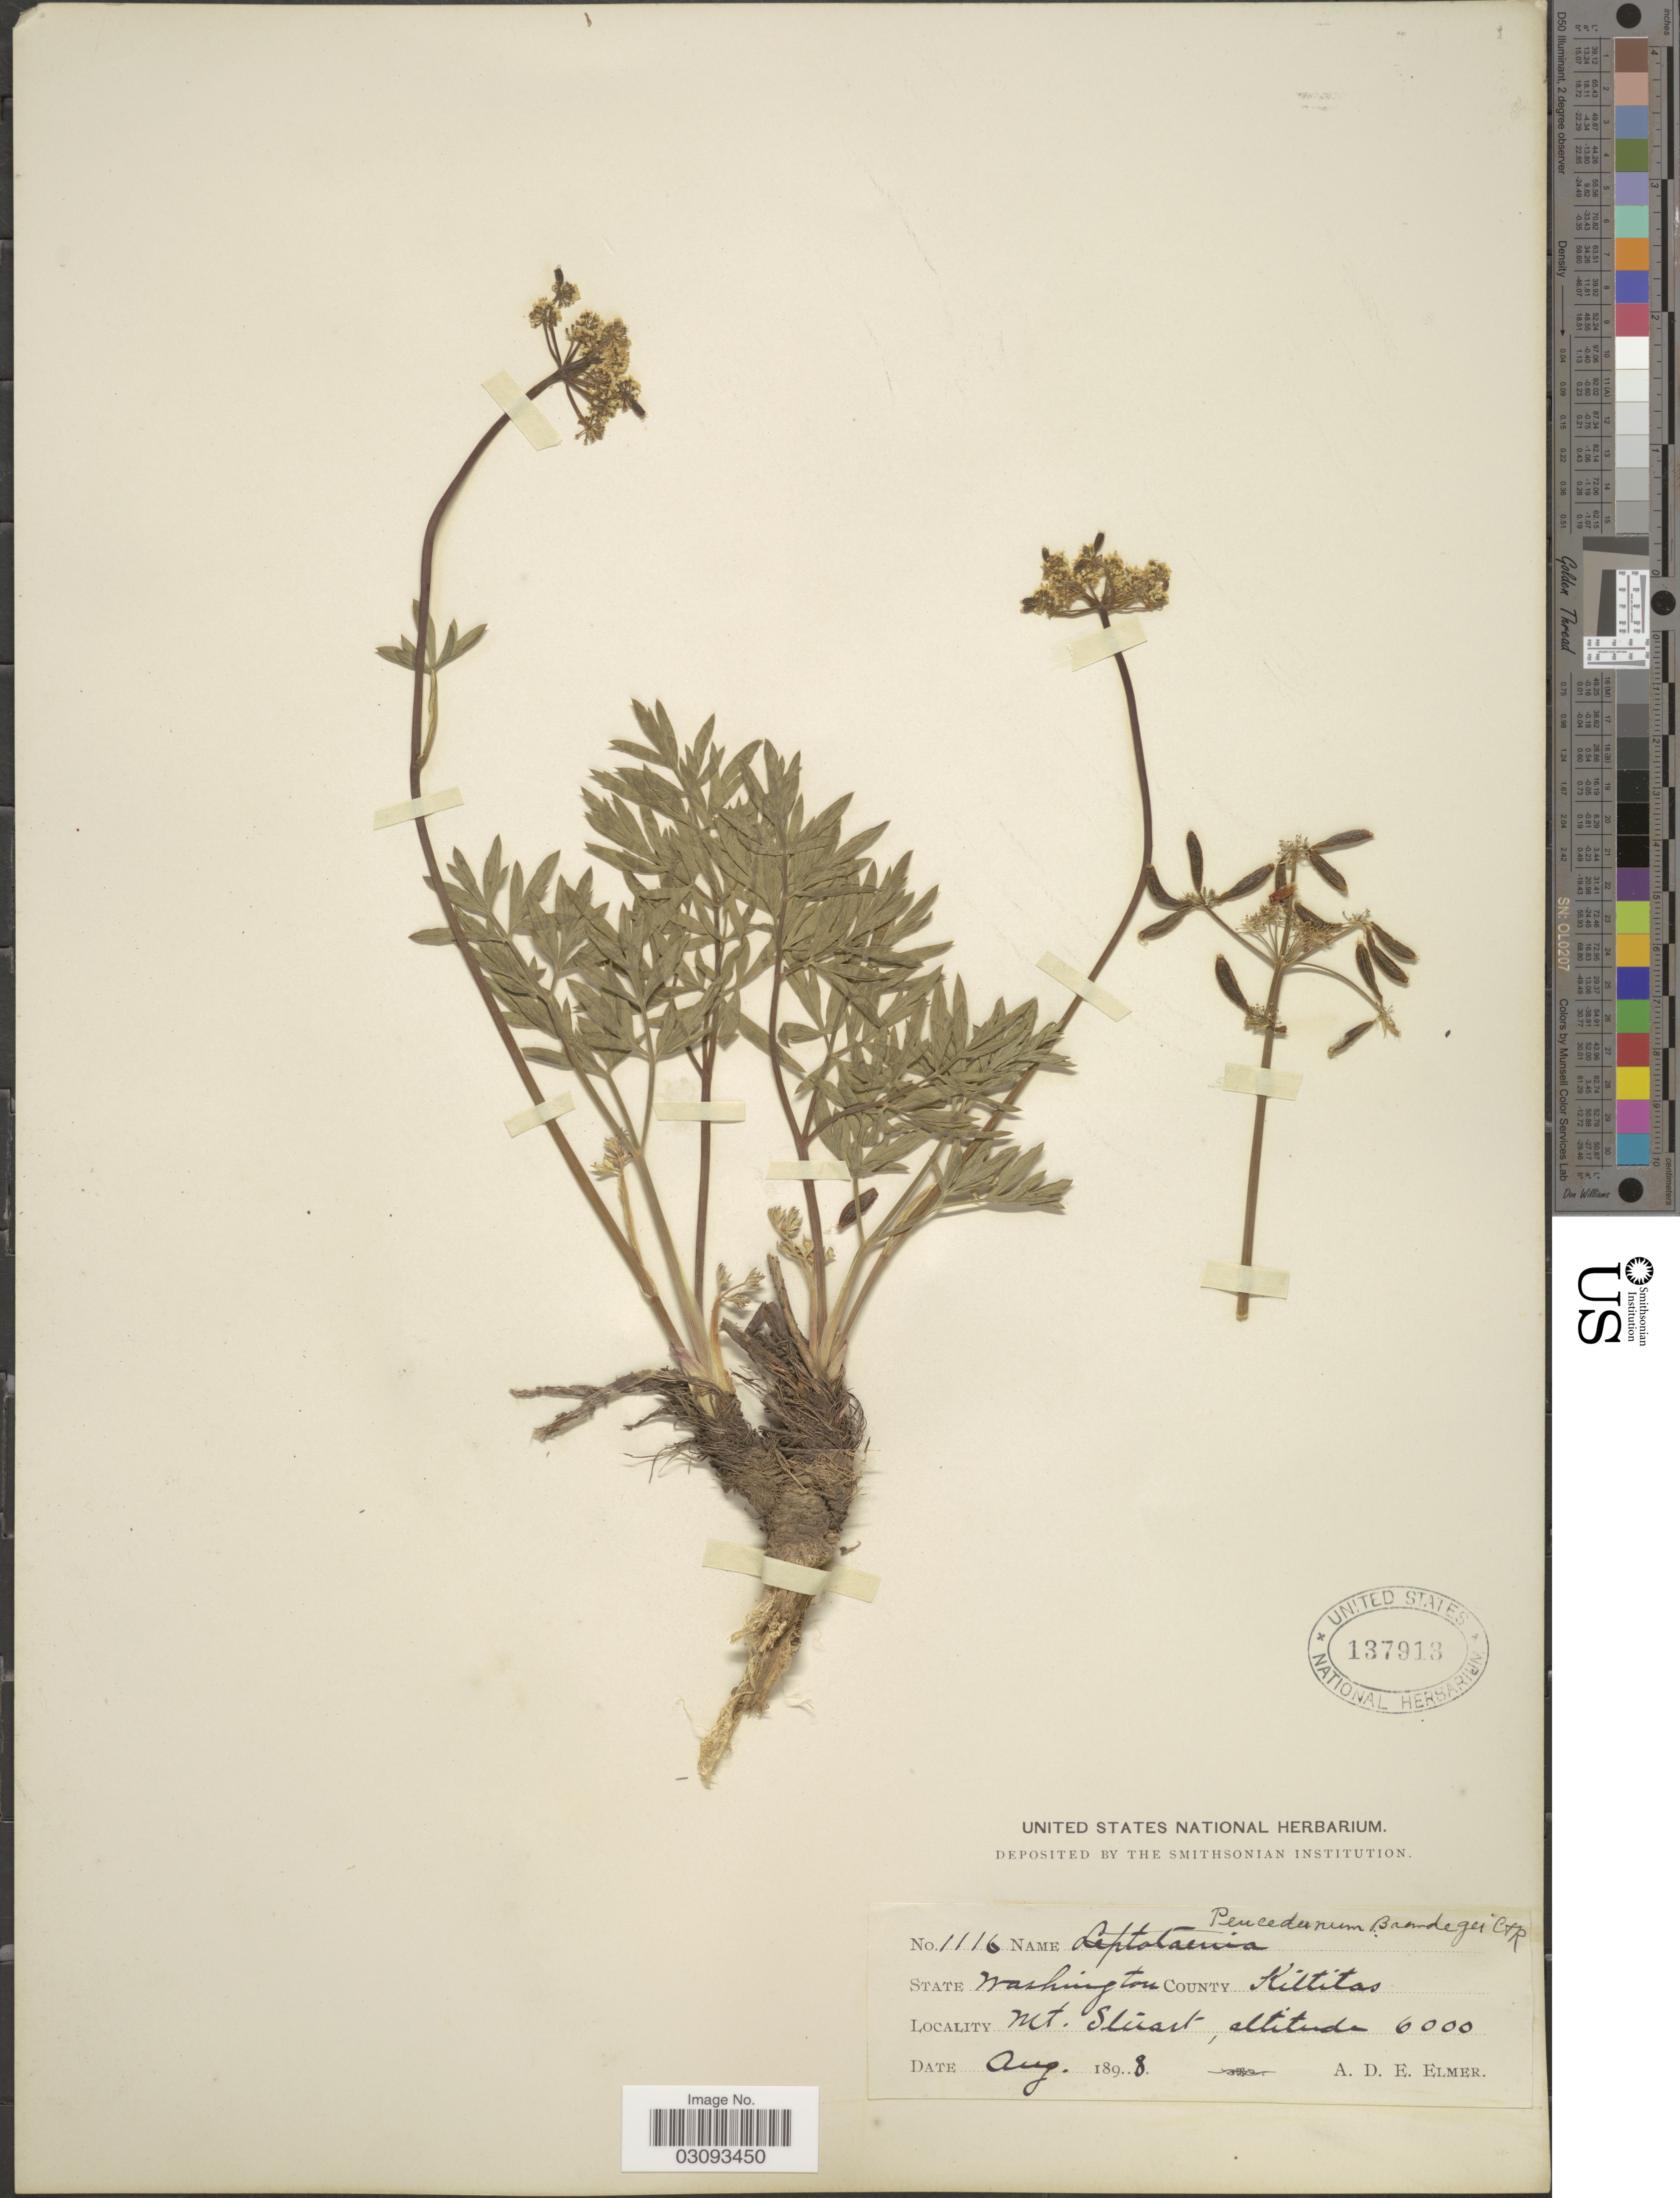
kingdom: Plantae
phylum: Tracheophyta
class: Magnoliopsida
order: Apiales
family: Apiaceae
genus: Lomatium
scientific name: Lomatium brandegeei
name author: (J.M. Coult. & Rose) J.F. Macbr.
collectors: A. D. E. Elmer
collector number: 1116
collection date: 1898-08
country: United States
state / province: Washington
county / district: Kittitas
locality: County Kittitas. Mt. Stuart.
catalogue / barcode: US 137913